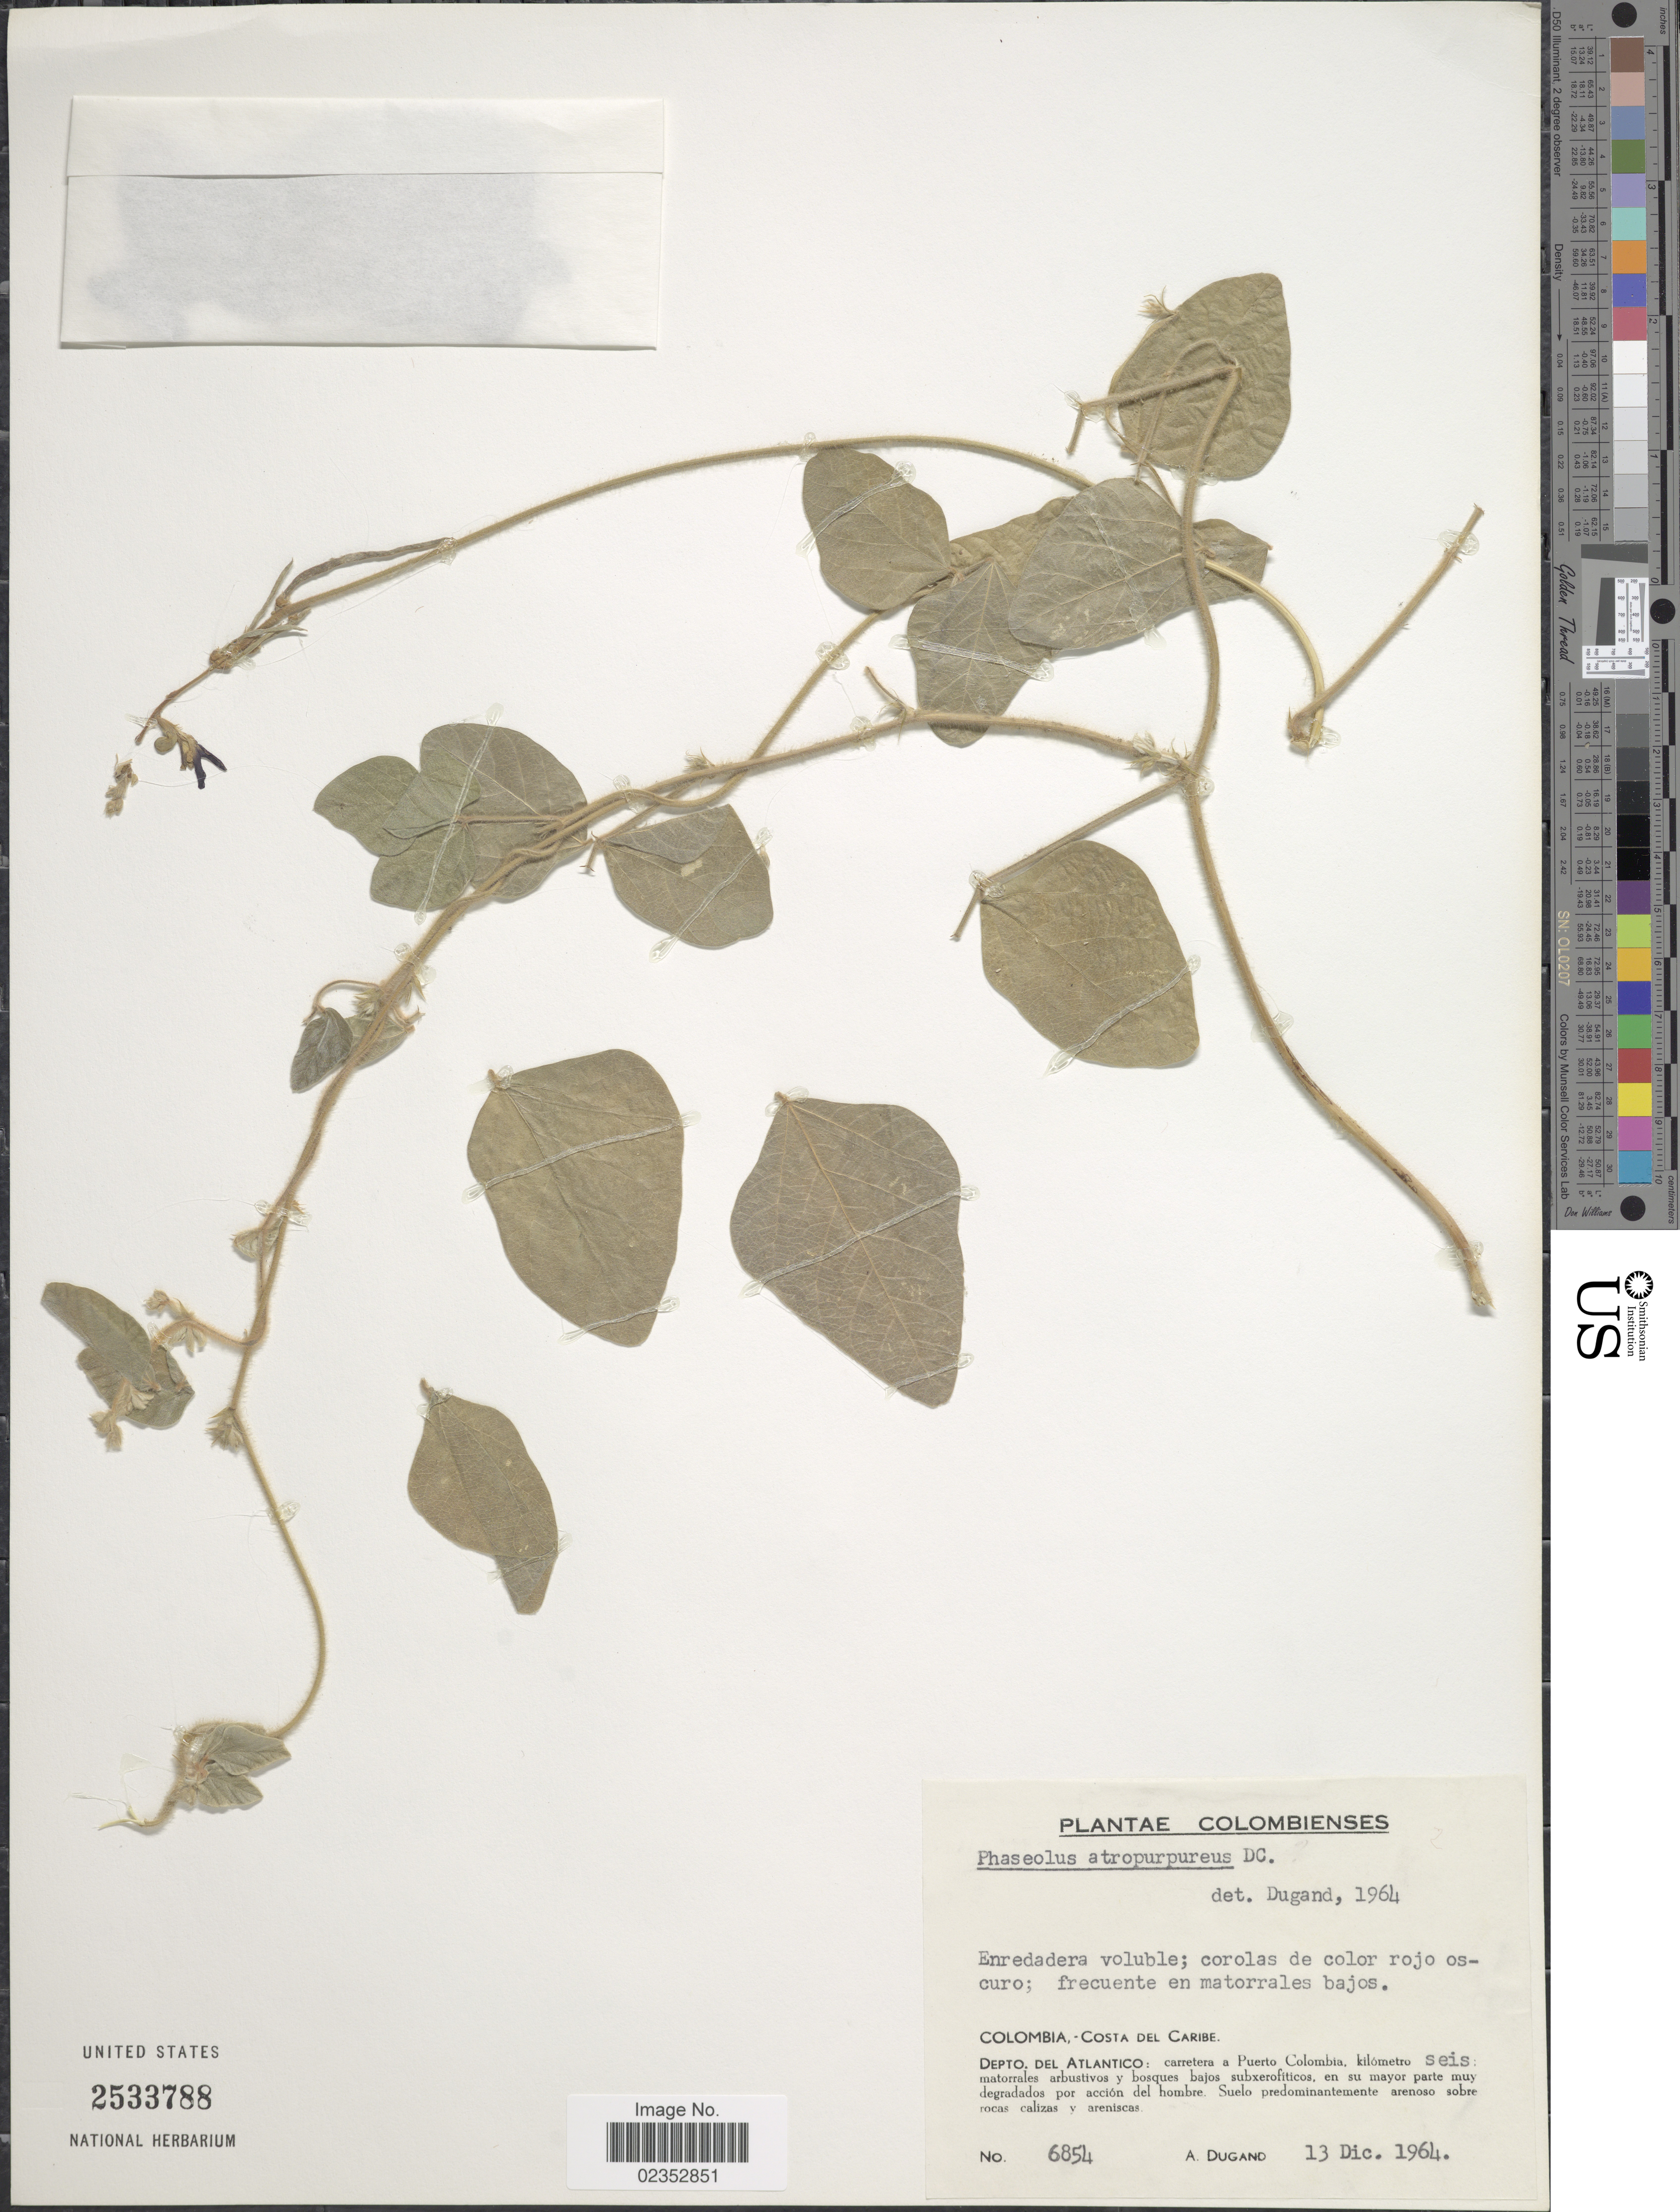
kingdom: Plantae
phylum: Tracheophyta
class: Magnoliopsida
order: Fabales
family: Fabaceae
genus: Macroptilium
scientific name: Macroptilium gracile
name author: (Poepp. ex Benth.) Urb.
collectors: A. Dugand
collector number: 6854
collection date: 1964-12-13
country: Colombia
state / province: Atlántico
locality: Costa Del Caribe: Depto. Del Atlantico: carretera a Puerto Colombia, kilómetro seis:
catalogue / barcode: US 2533788